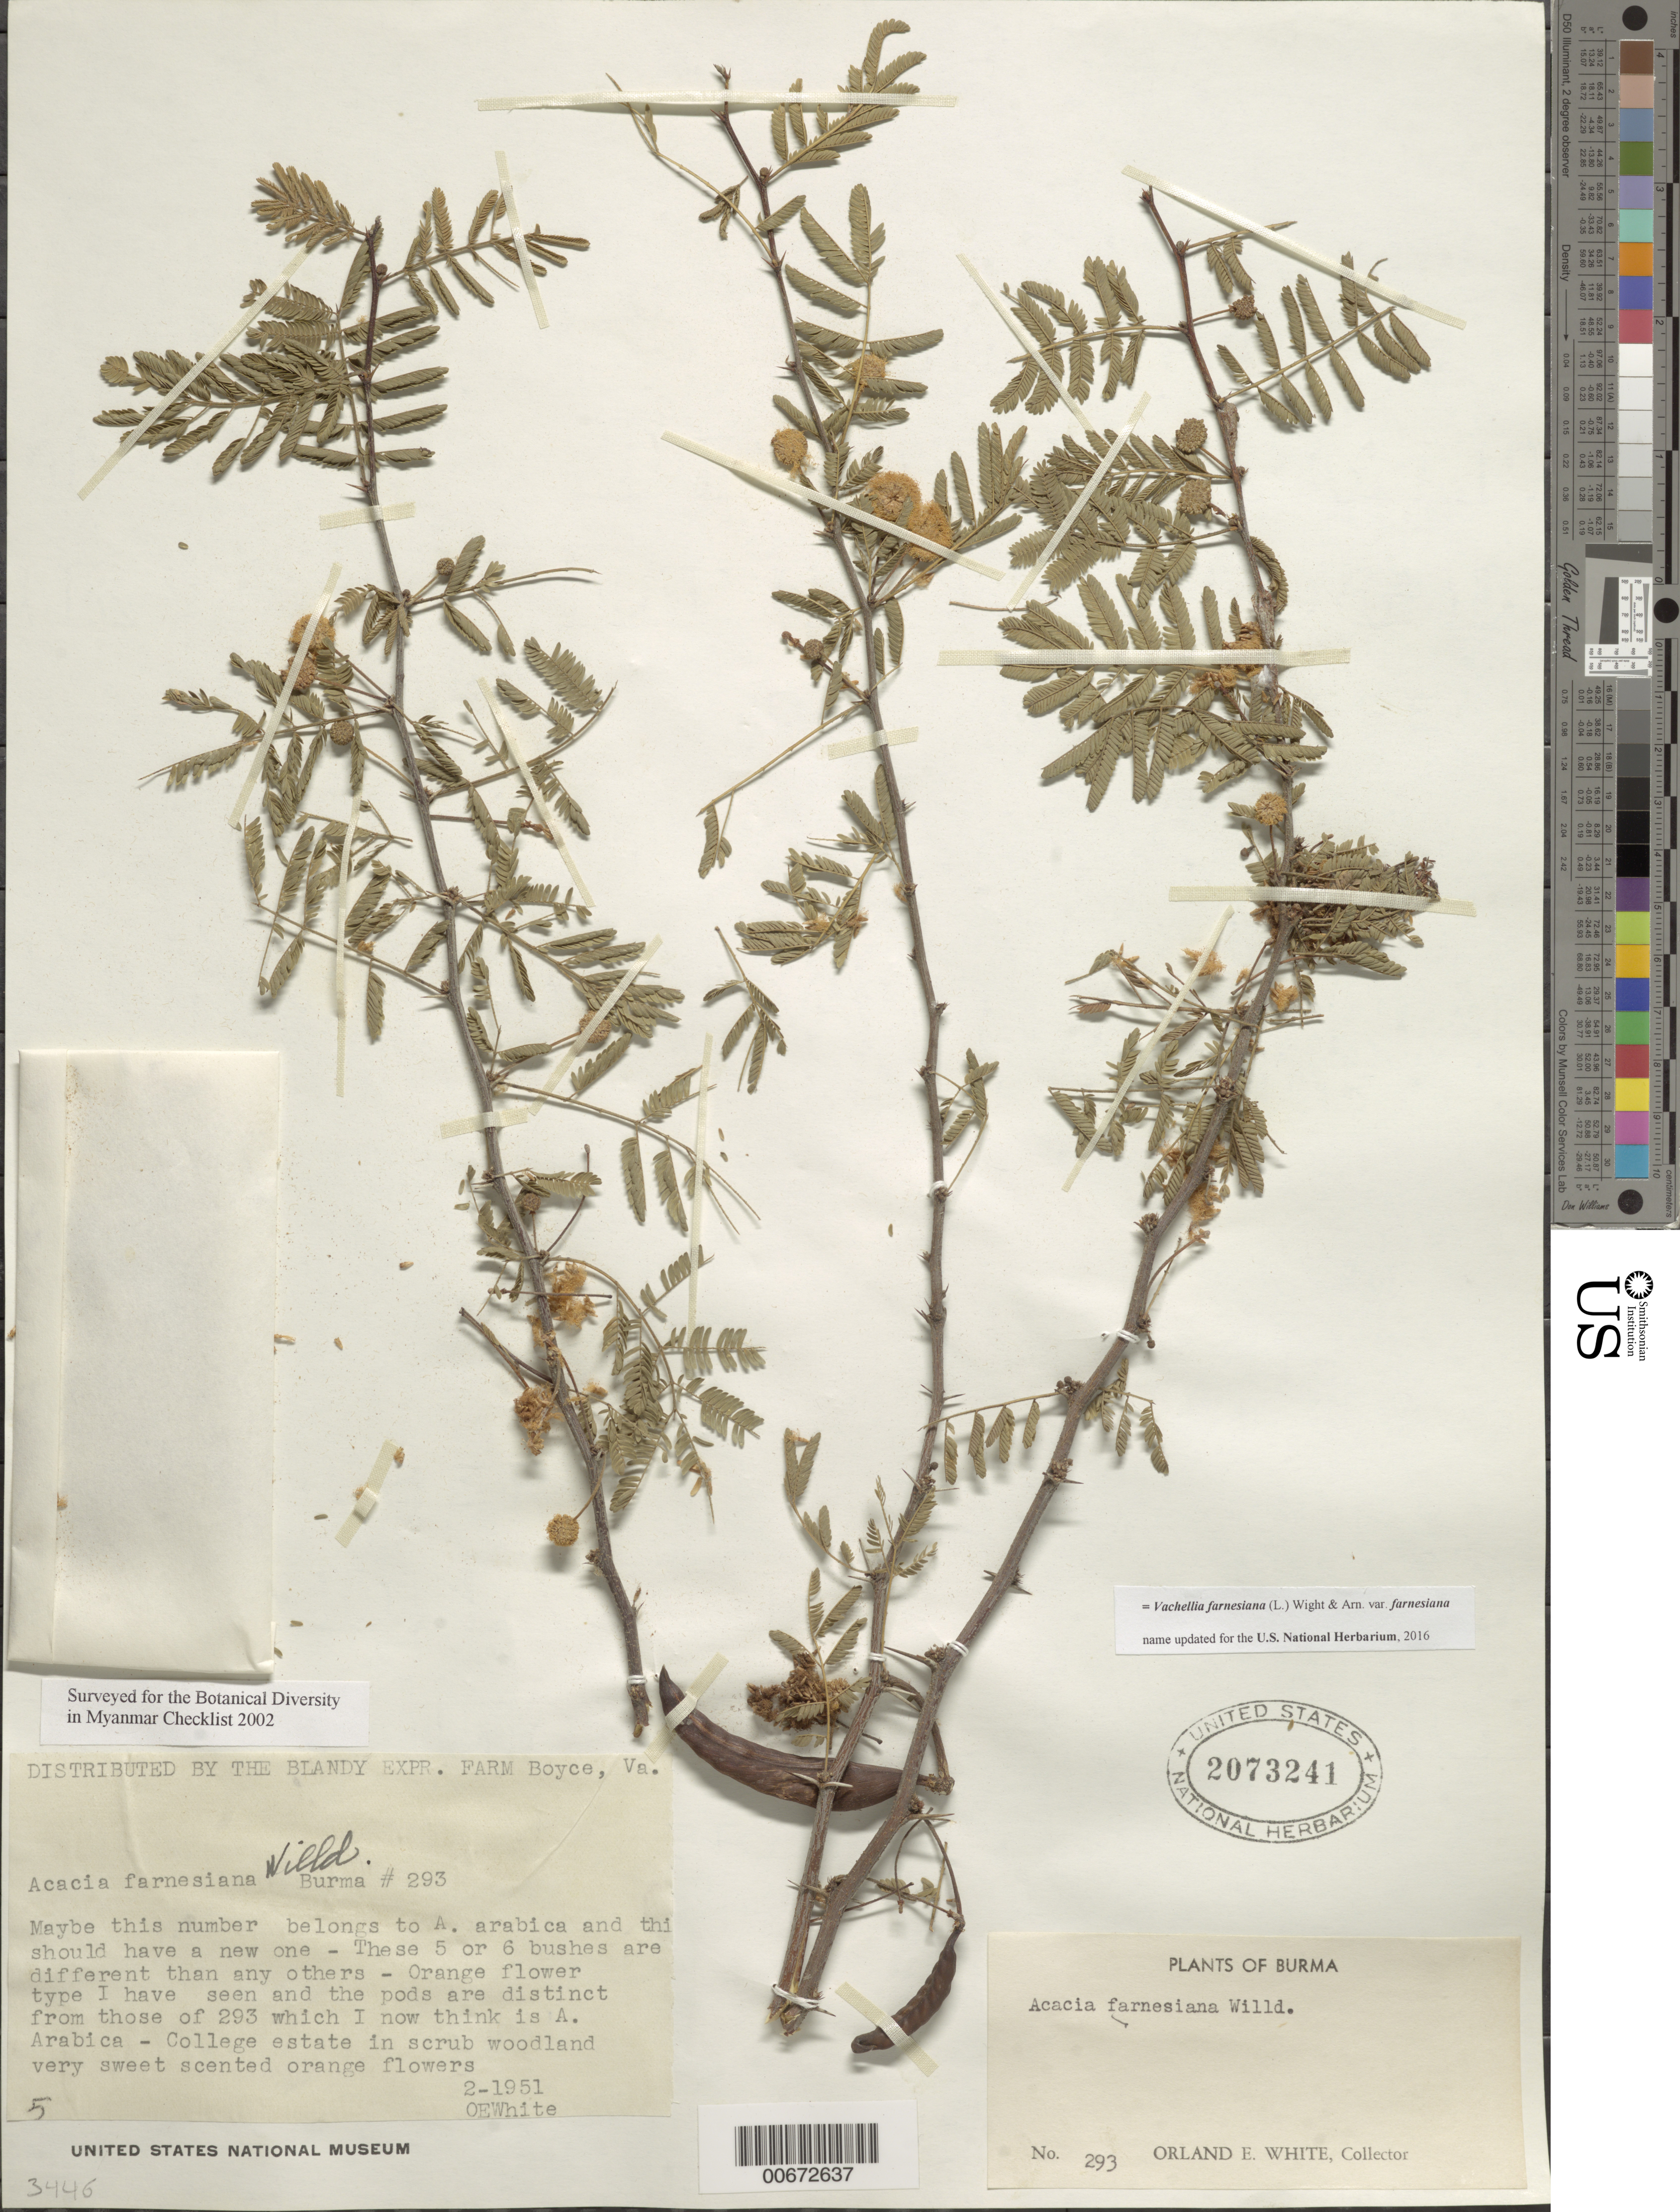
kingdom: Plantae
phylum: Tracheophyta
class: Magnoliopsida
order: Fabales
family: Fabaceae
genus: Vachellia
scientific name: Vachellia farnesiana var. farnesiana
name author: (L.) Wight & Arn.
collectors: O. E. White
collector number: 293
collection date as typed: Feb 1951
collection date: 1951-02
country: Myanmar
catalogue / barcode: US 2073241